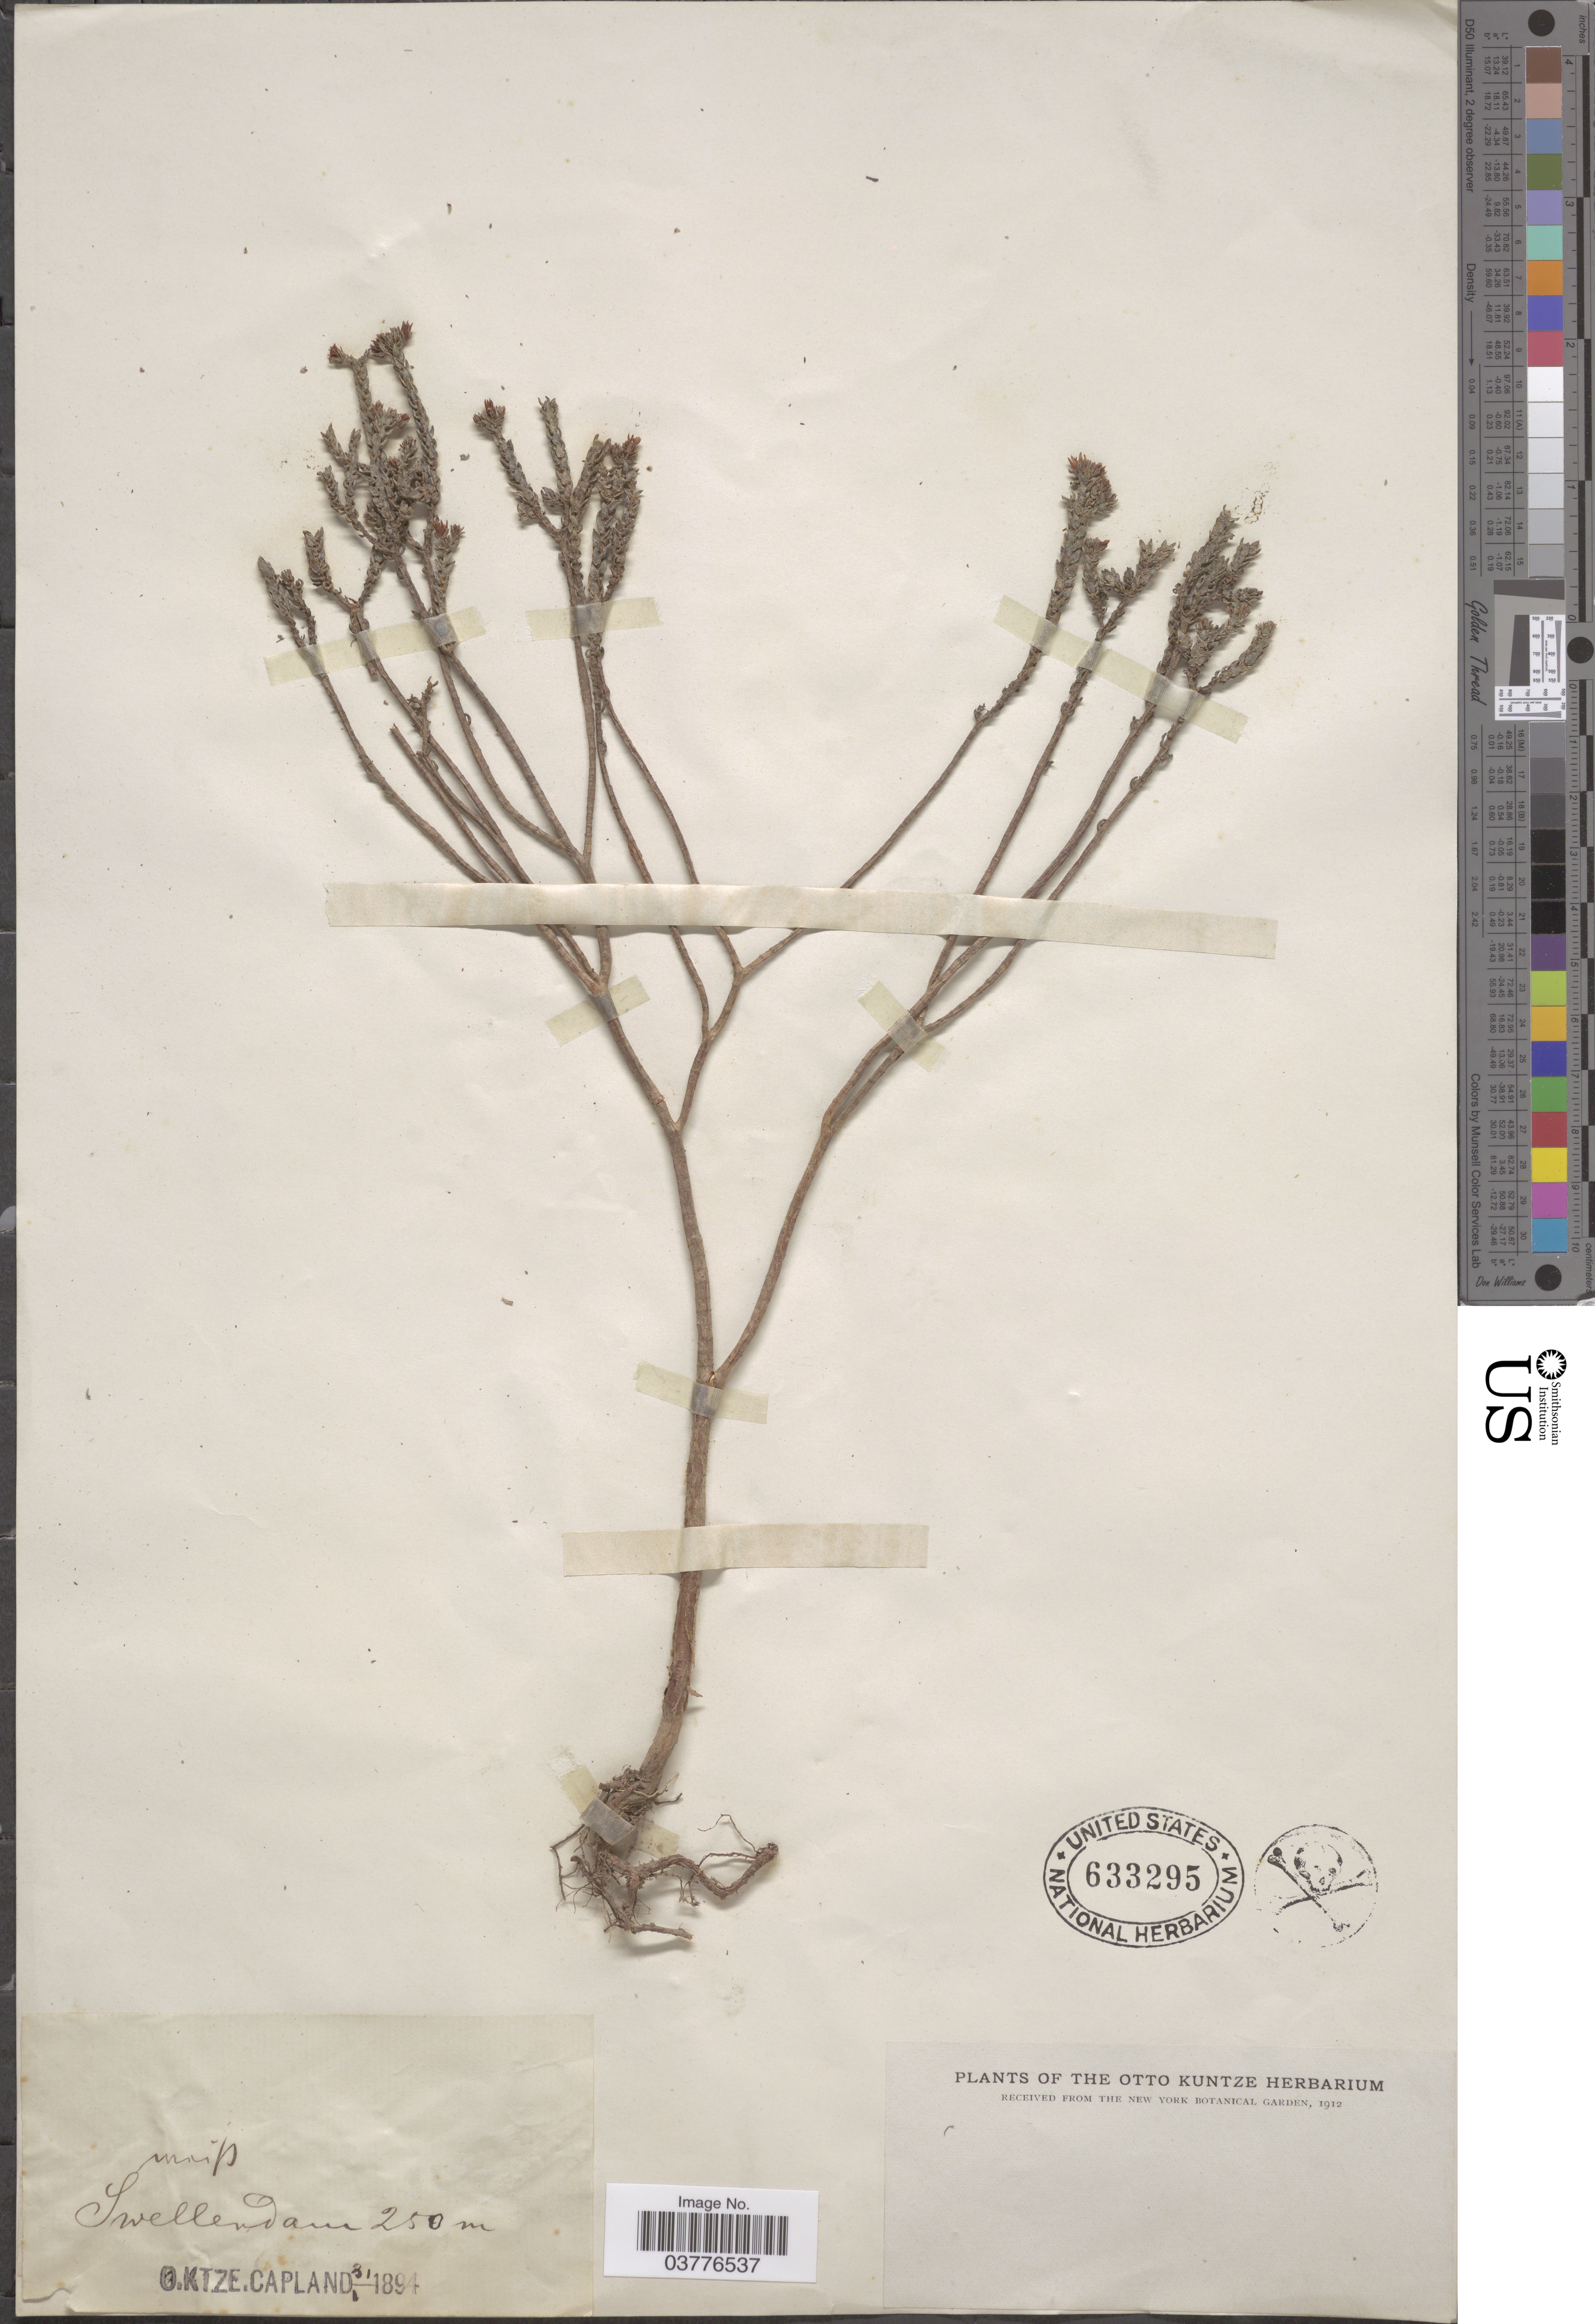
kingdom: Plantae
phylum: Tracheophyta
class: Magnoliopsida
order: Saxifragales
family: Crassulaceae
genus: Crassula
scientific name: Crassula muscosa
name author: L.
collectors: C.E.O. Kuntze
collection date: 1894-01-31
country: South Africa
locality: Swellendam.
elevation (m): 250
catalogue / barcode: US 633295